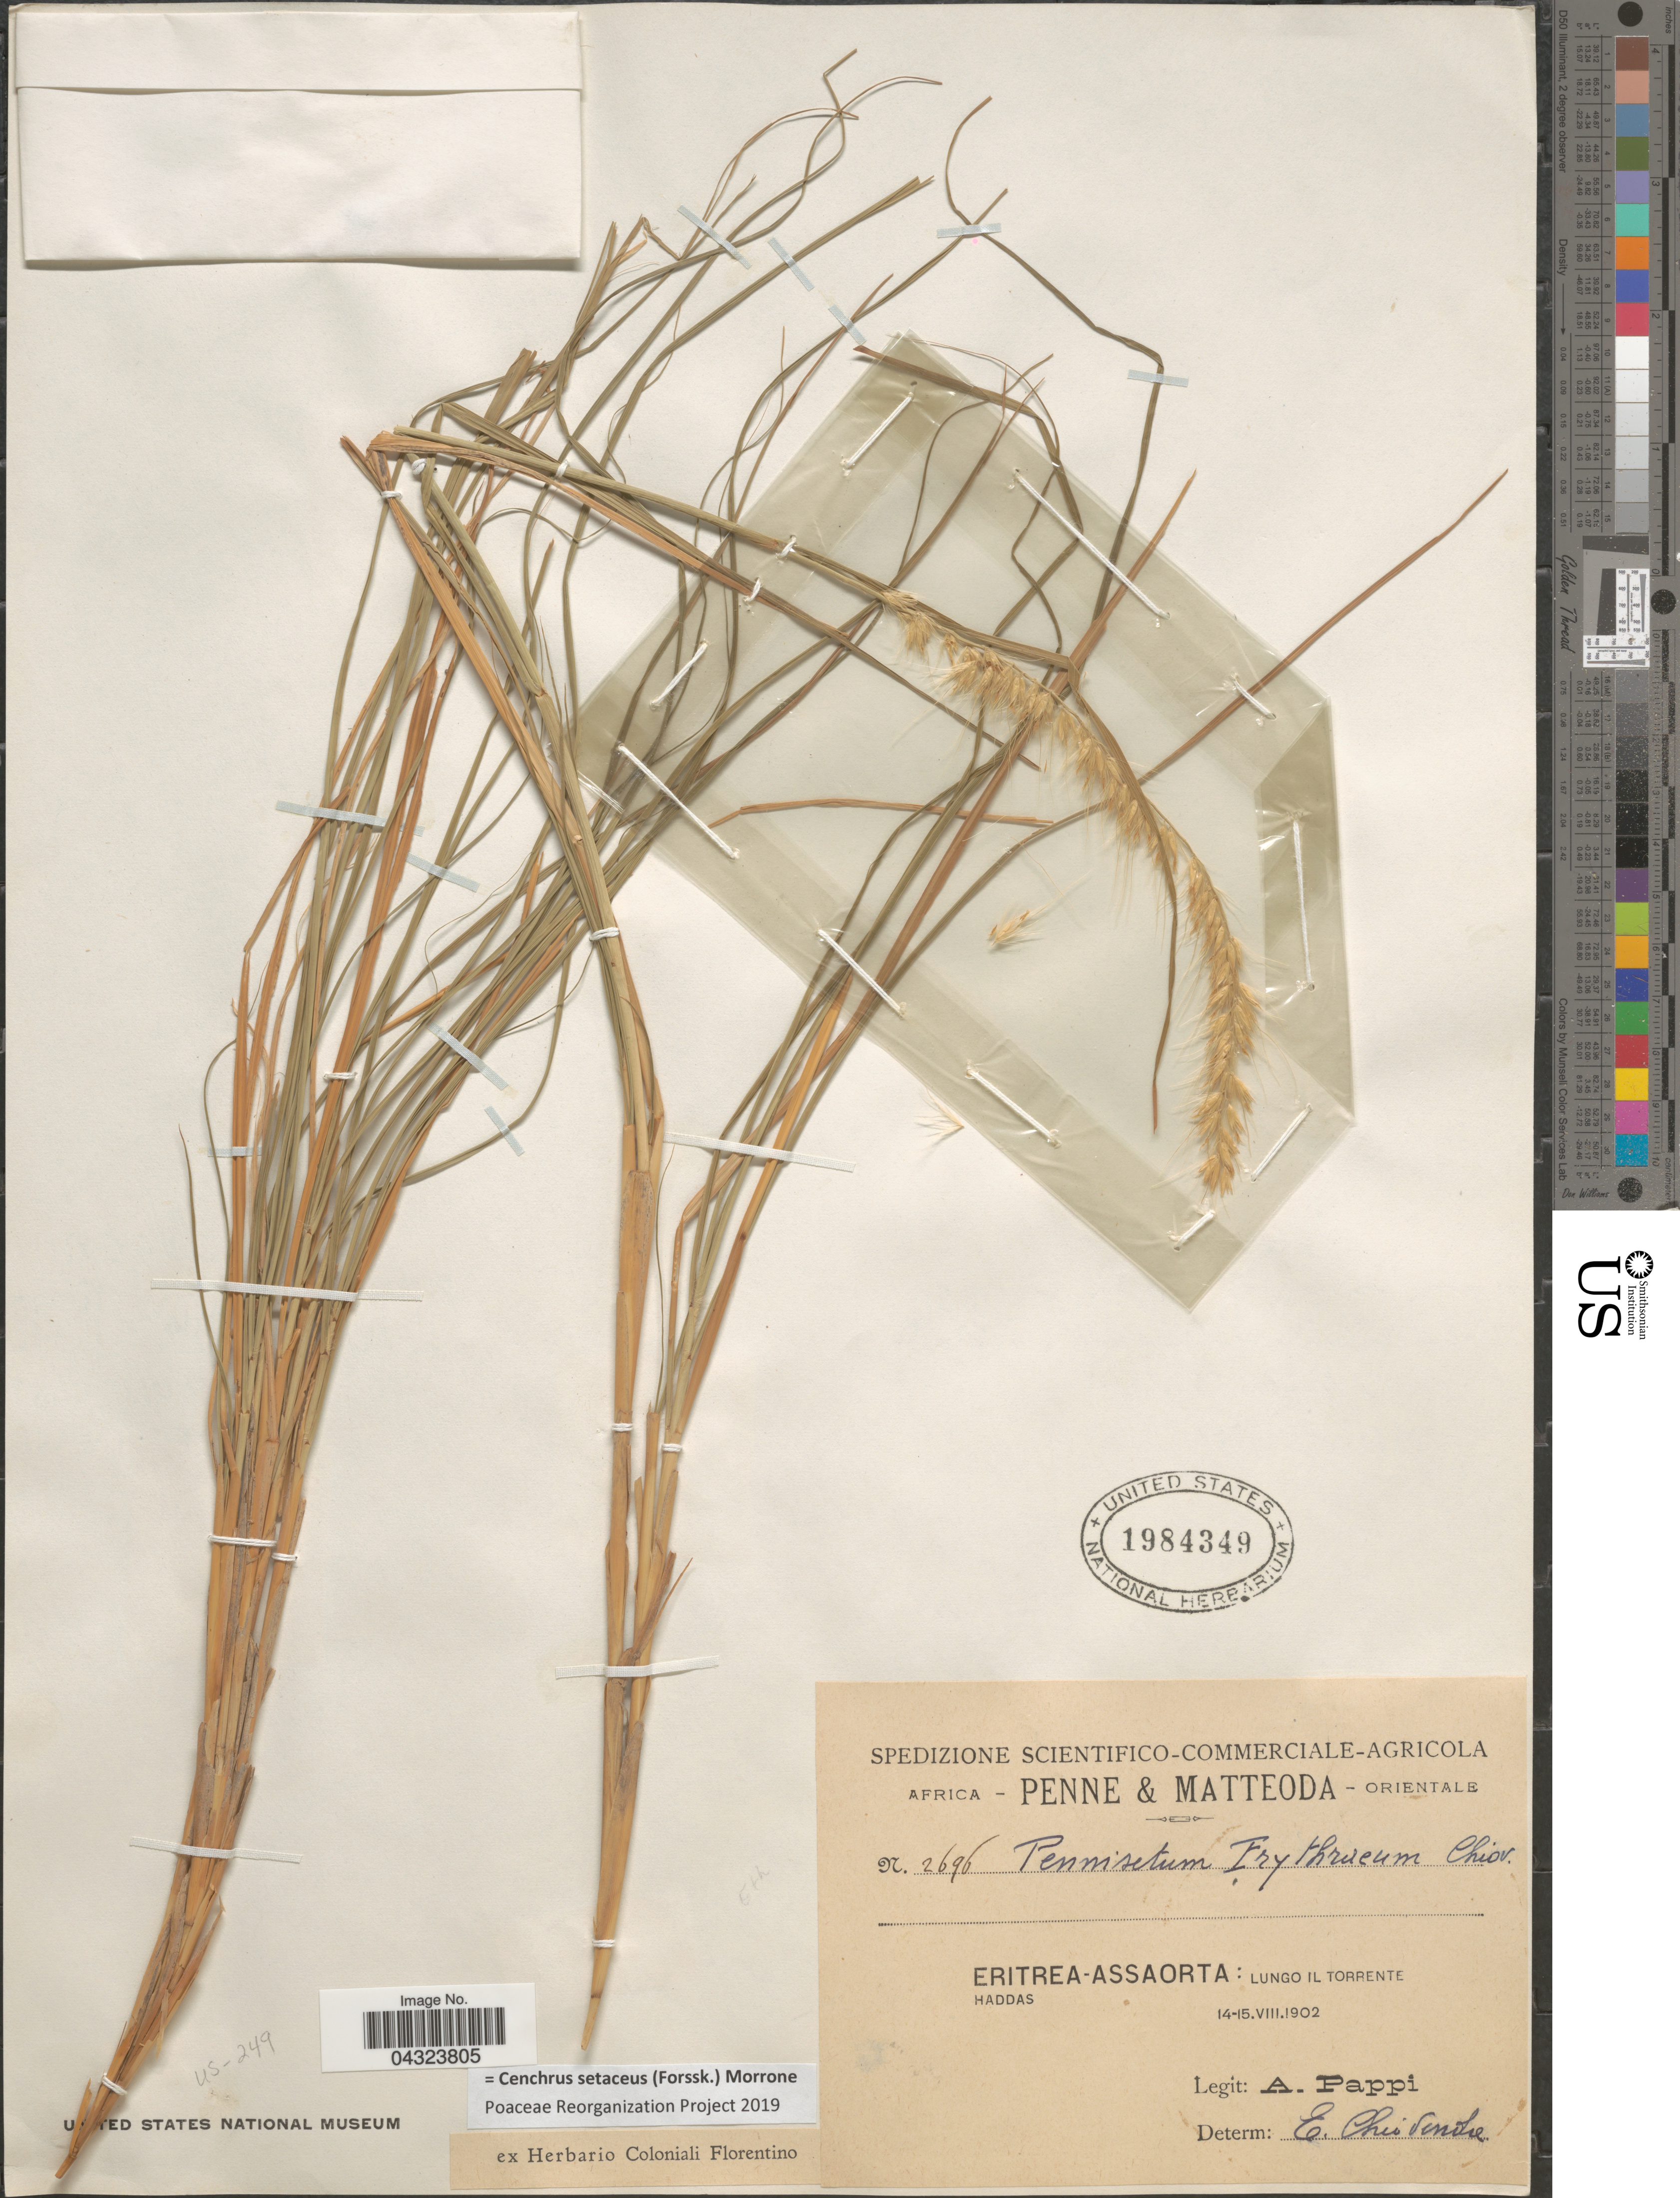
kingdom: Plantae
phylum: Tracheophyta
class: Liliopsida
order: Poales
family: Poaceae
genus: Cenchrus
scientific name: Cenchrus setaceus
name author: (Forssk.) Morrone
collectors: A. Pappi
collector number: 2696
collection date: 1902-08-14/1902-08-15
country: Eritrea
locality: Africa Orientale. Assaorta: Lungo il Torrente Haddas.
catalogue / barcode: US 1984349